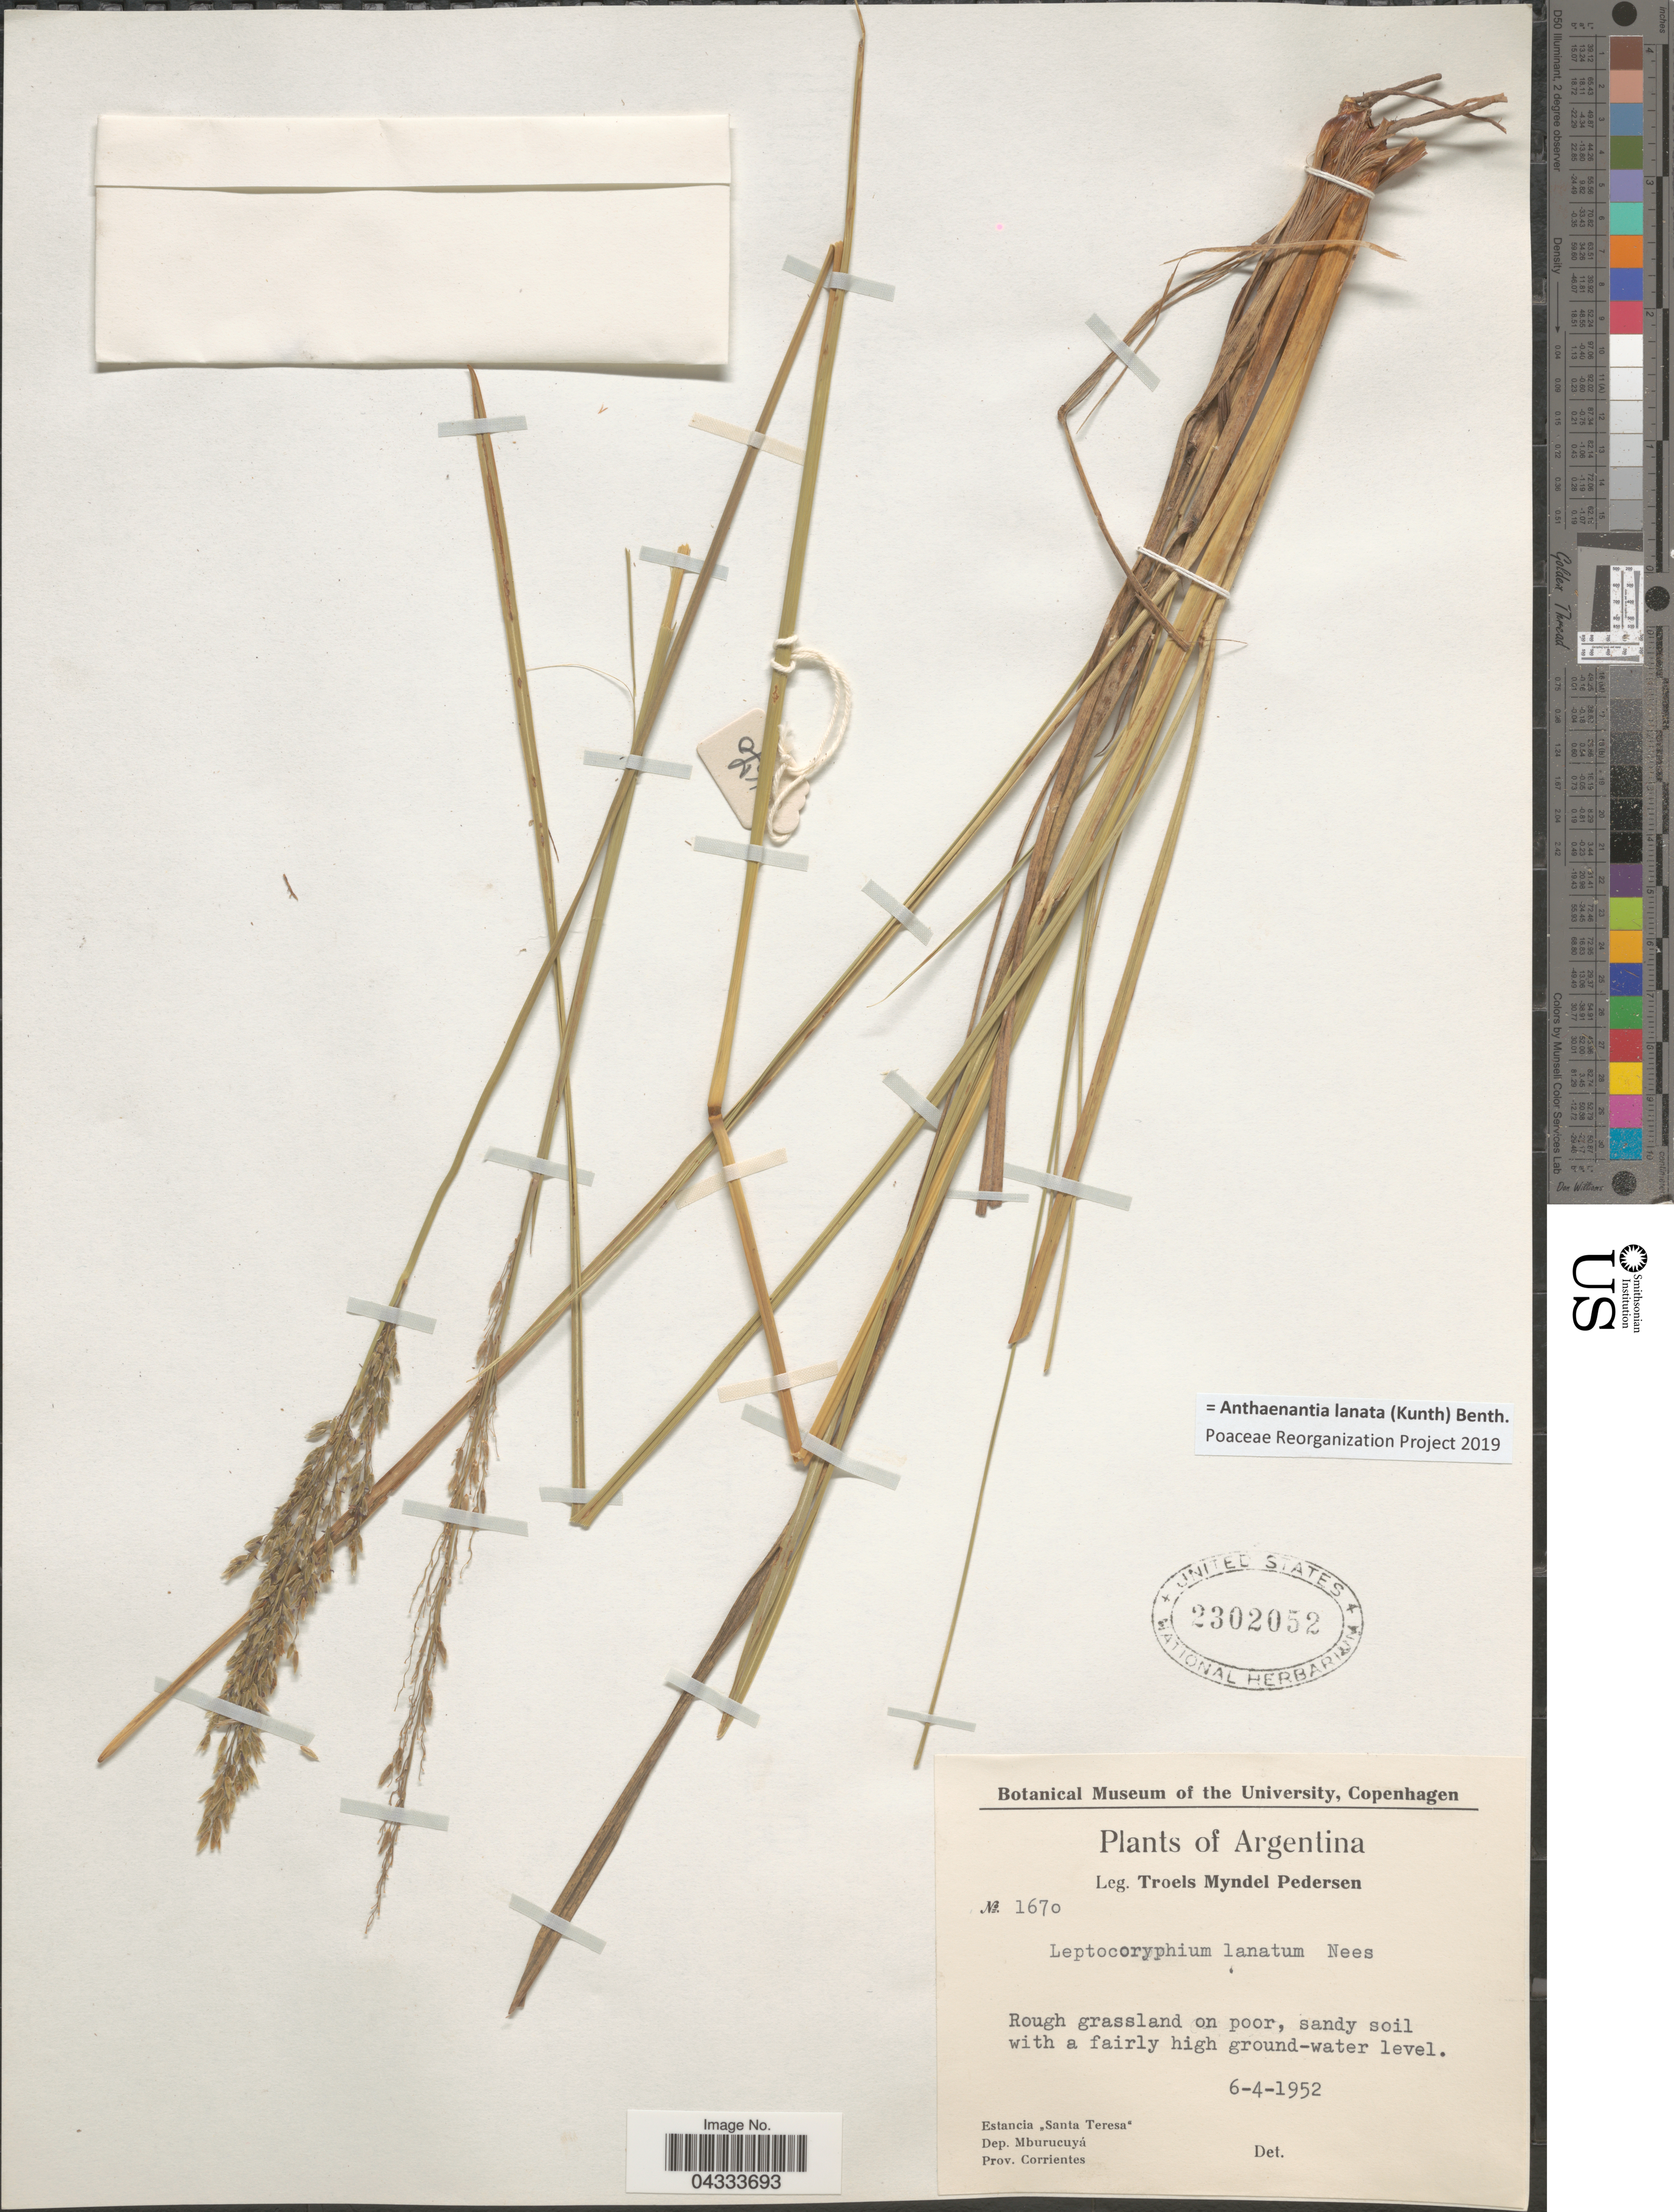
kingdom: Plantae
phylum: Tracheophyta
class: Liliopsida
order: Poales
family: Poaceae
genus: Anthaenantia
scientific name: Anthaenantia lanata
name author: (Kunth) Benth.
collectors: T. Pederson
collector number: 1670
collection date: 1952-04-06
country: Argentina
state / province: Corrientes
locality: Estancia "Santa Teresa". Dep. Mburucuyá.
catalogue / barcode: US 2302052